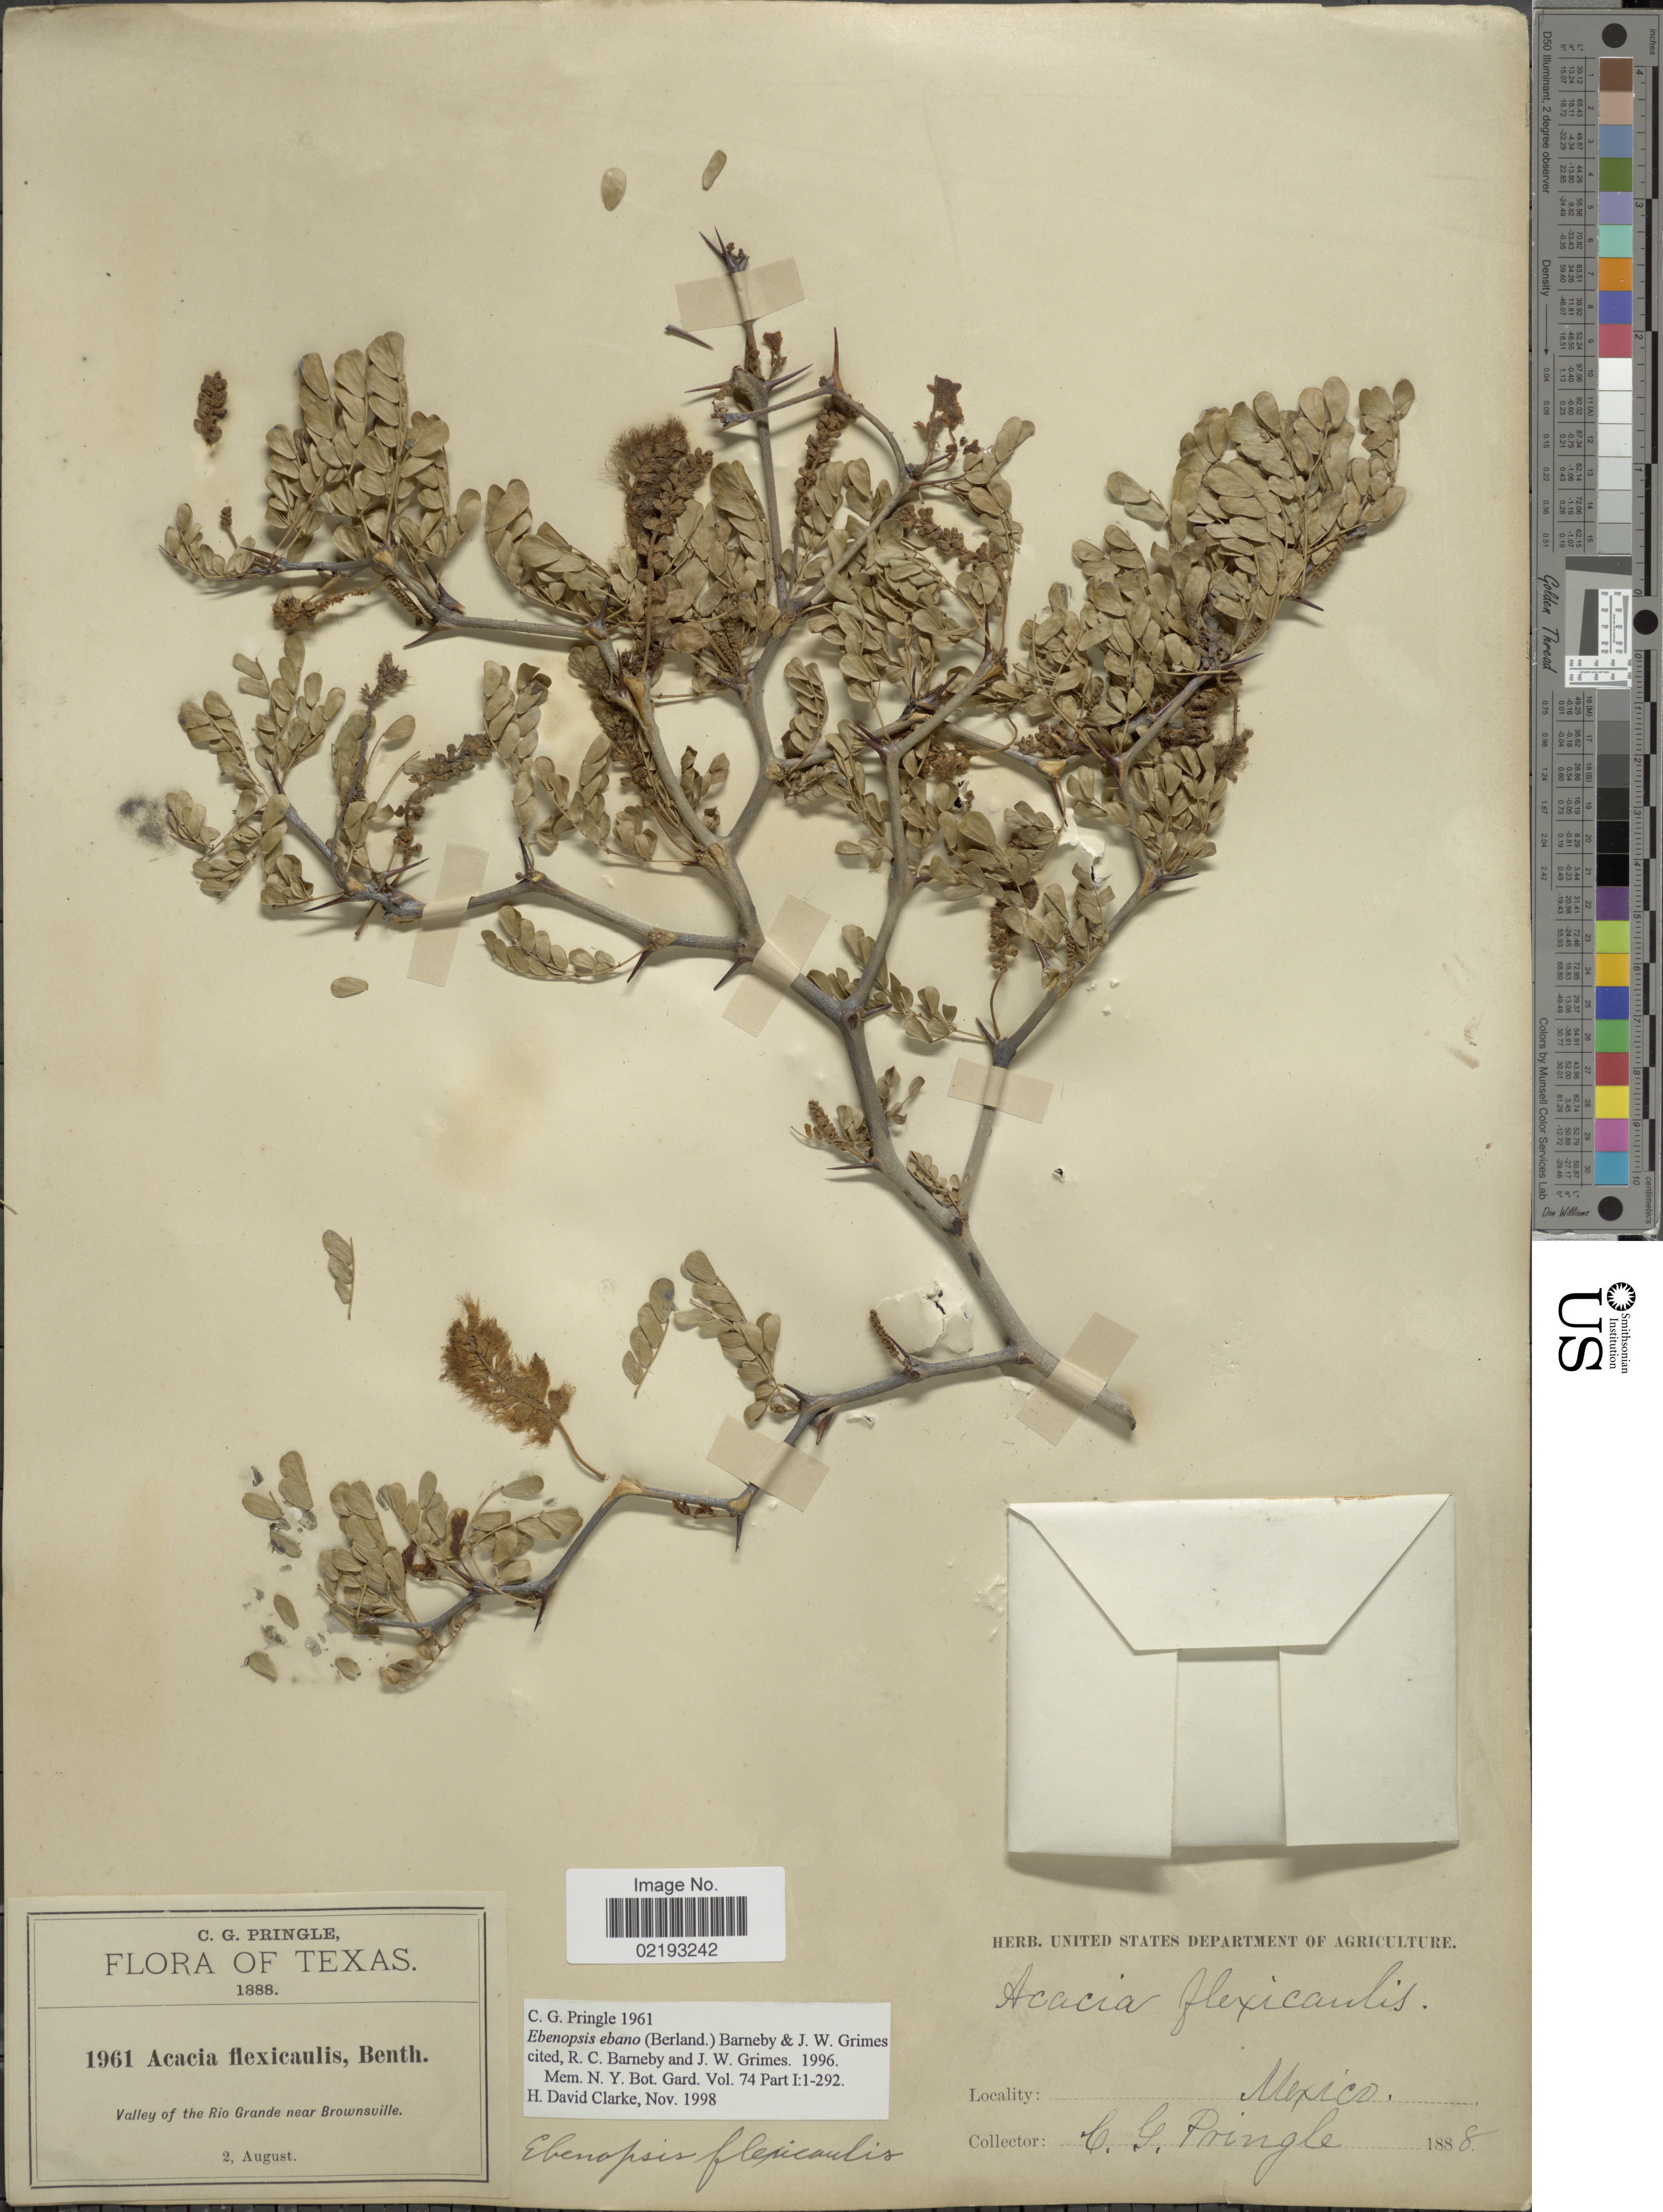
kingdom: Plantae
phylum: Tracheophyta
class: Magnoliopsida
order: Fabales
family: Fabaceae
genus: Ebenopsis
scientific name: Ebenopsis ebano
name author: (Berland.) Barneby & J.W. Grimes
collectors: C. G. Pringle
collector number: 1961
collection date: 1888-08-02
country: United States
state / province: Texas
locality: Valley of the Rio Grande near Brownsville